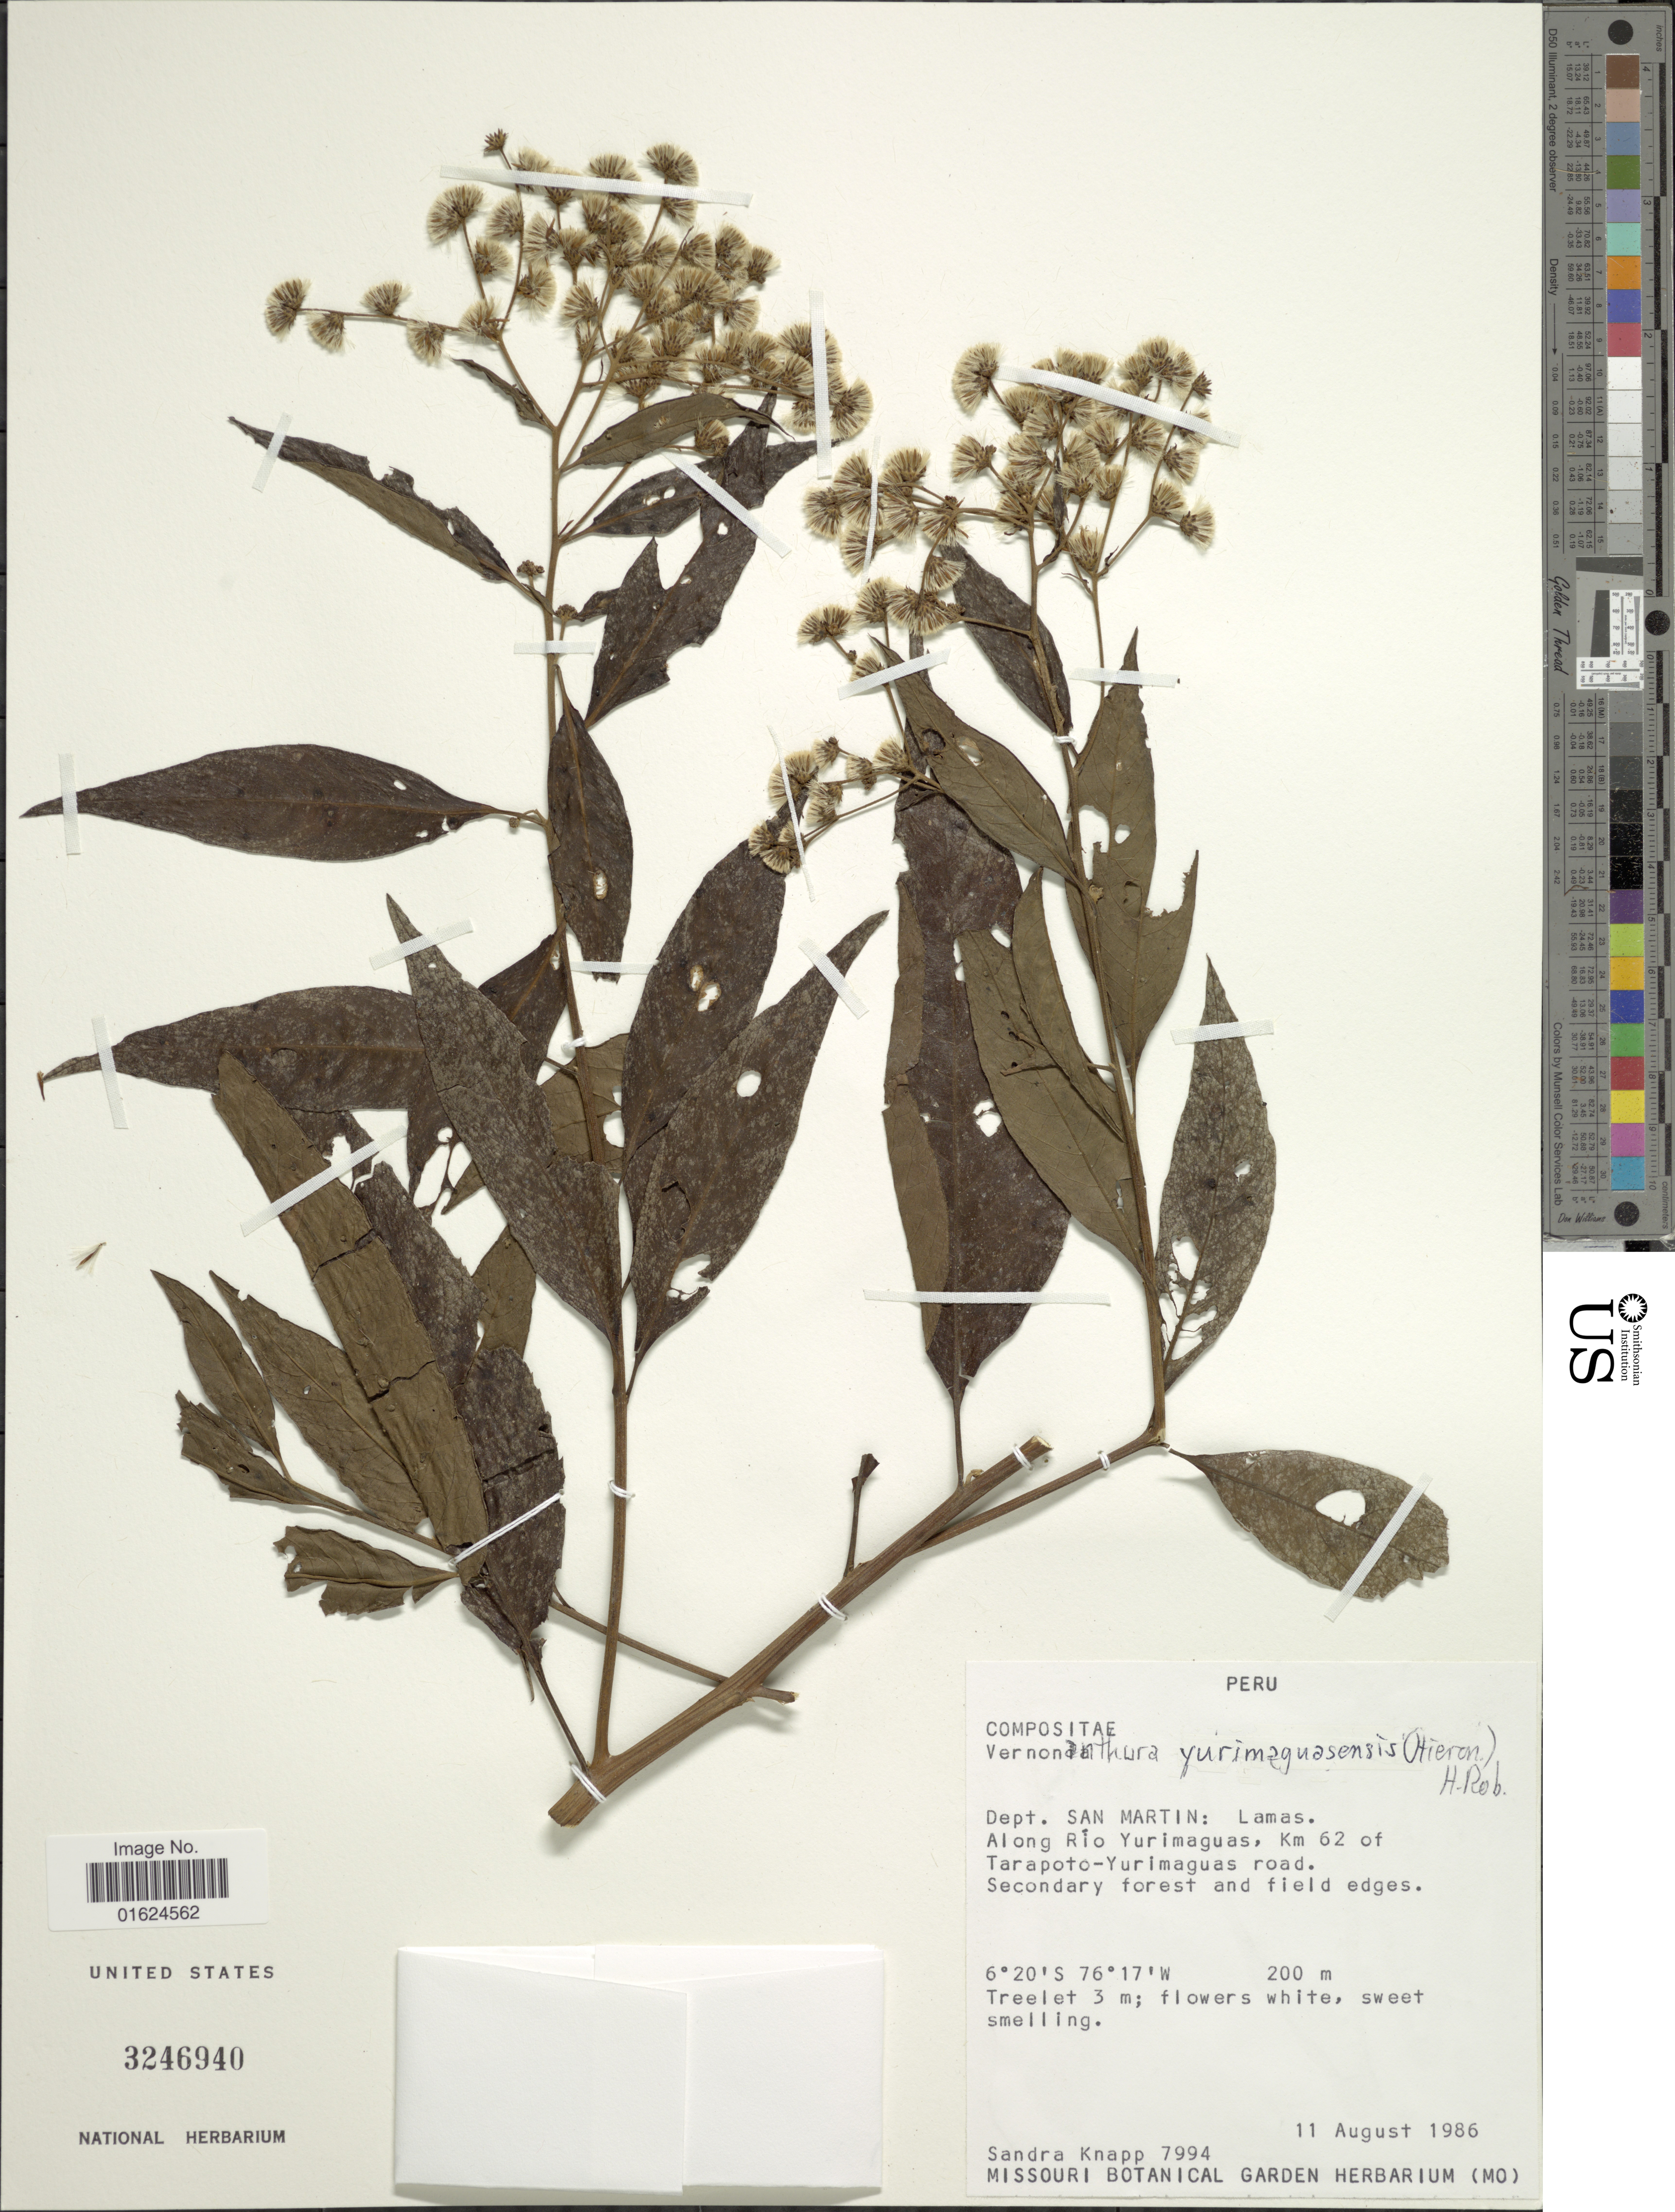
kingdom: Plantae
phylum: Tracheophyta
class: Magnoliopsida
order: Asterales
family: Asteraceae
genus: Vernonanthura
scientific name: Vernonanthura patens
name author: (Kunth) H. Rob.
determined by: Renon, Polla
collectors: S. Knapp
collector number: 7994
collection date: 1986-08-11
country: Peru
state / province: San Martín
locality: Dept San Martin: Lamas. Along Río Yurimaguas, Km 62 of Tarapoto-Yurimaguas road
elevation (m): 200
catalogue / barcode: US 3246940